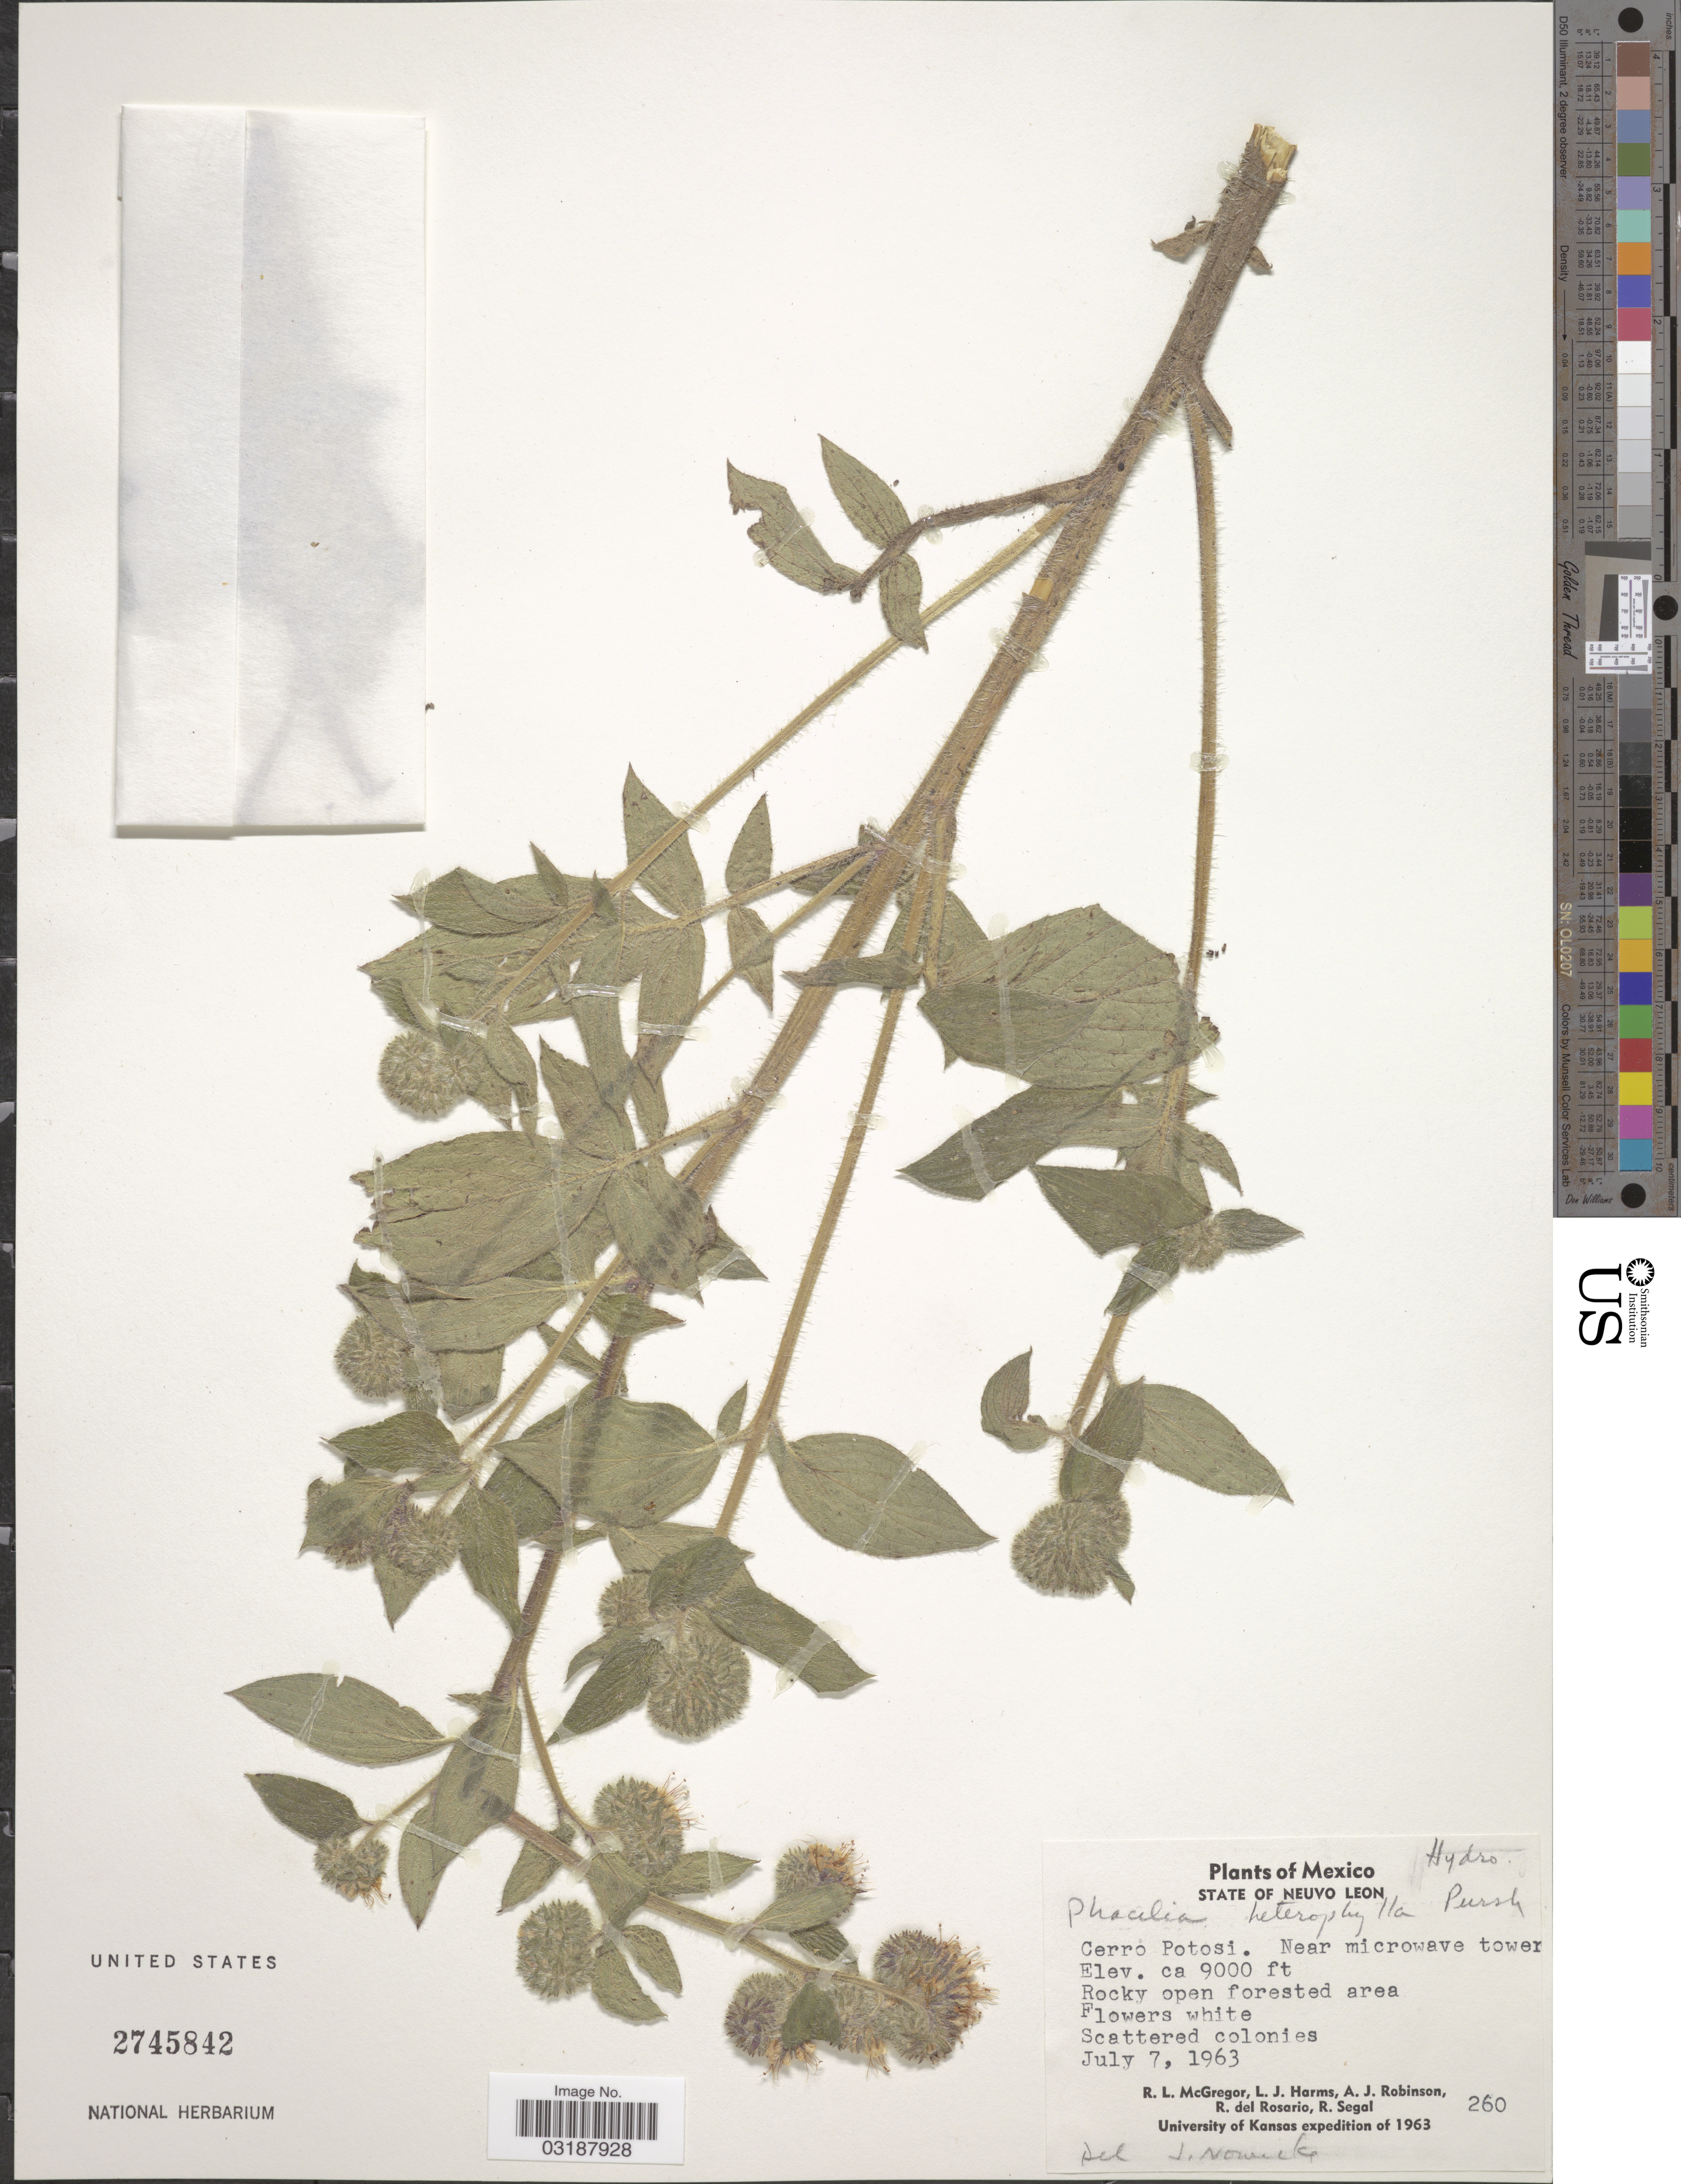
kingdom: Plantae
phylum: Tracheophyta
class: Magnoliopsida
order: Boraginales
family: Hydrophyllaceae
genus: Phacelia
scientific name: Phacelia heterophylla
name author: Pursh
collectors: R. McGregor, L. Harms, A. J. Robinson, R. del Rosario & R. Segal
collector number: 260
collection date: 1963-07-07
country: Mexico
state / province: Nuevo León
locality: Cerro Potosi. Near microwave tower.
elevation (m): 2743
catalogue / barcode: US 2745842